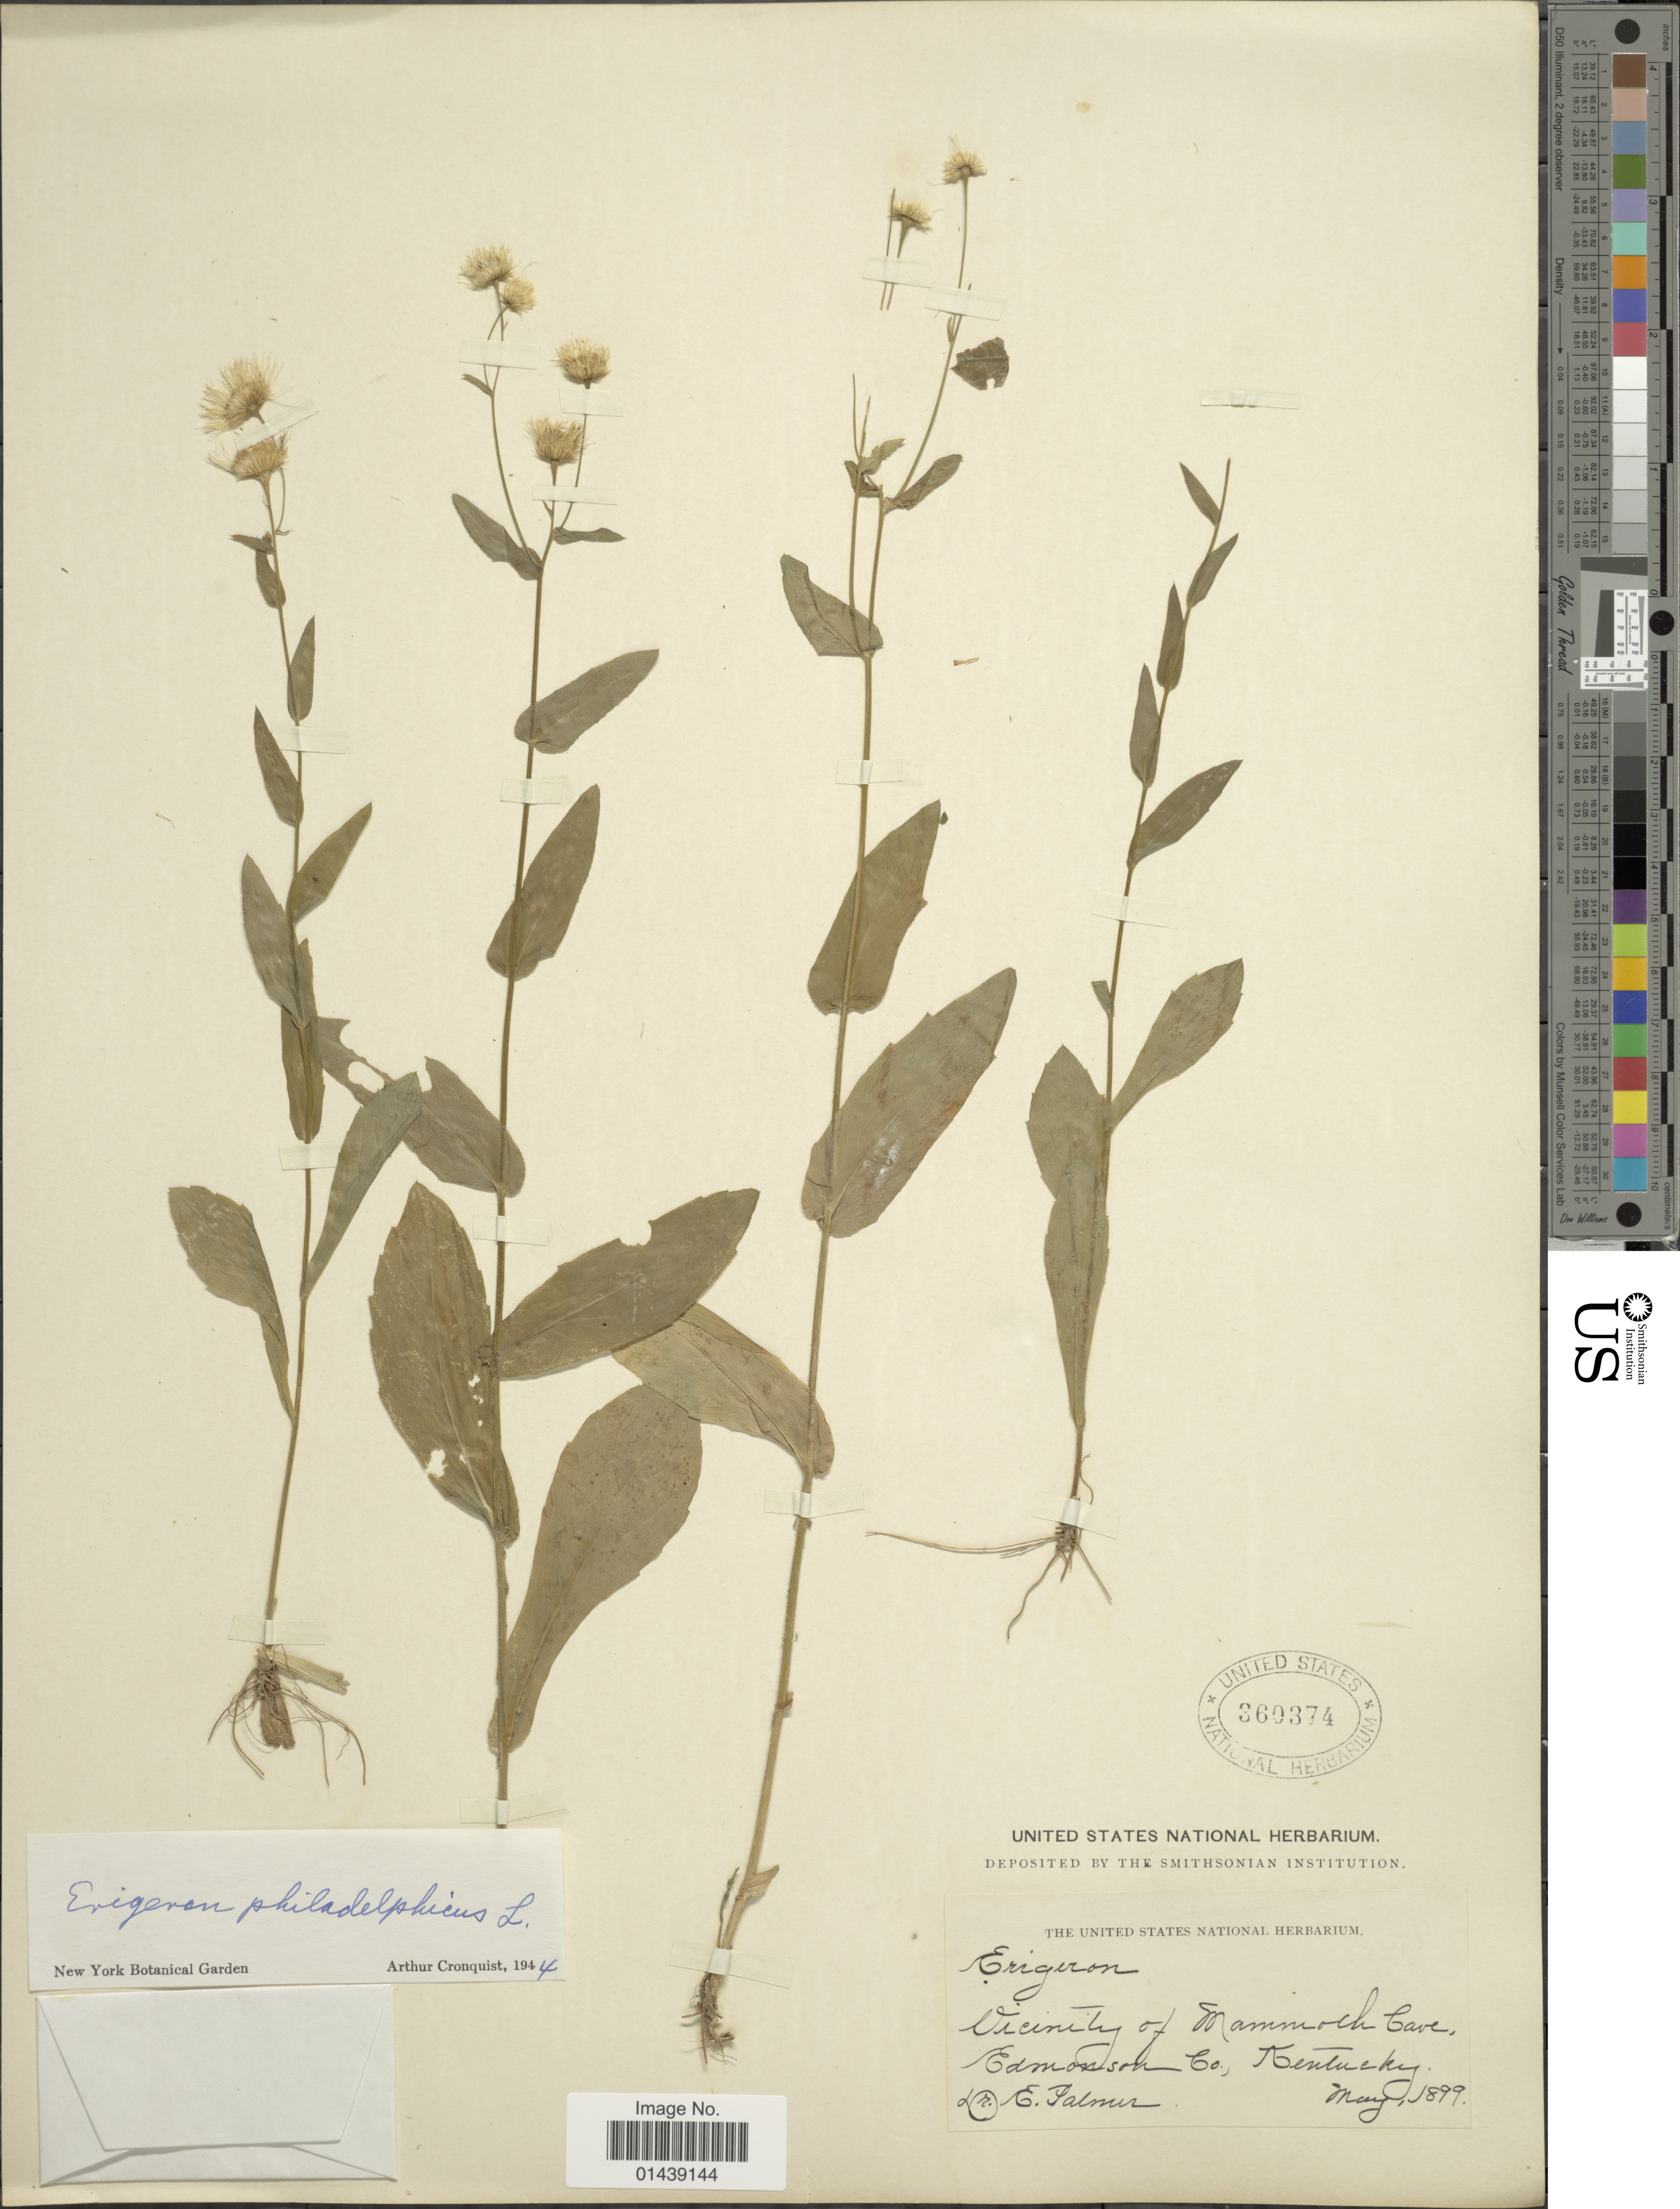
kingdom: Plantae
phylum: Tracheophyta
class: Magnoliopsida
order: Asterales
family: Asteraceae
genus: Erigeron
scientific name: Erigeron philadelphicus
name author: L.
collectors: E. Palmer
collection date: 1899-05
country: United States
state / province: Kentucky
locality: Vicinity of Mammoth Cave, Edmonson Co.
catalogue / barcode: US 360374